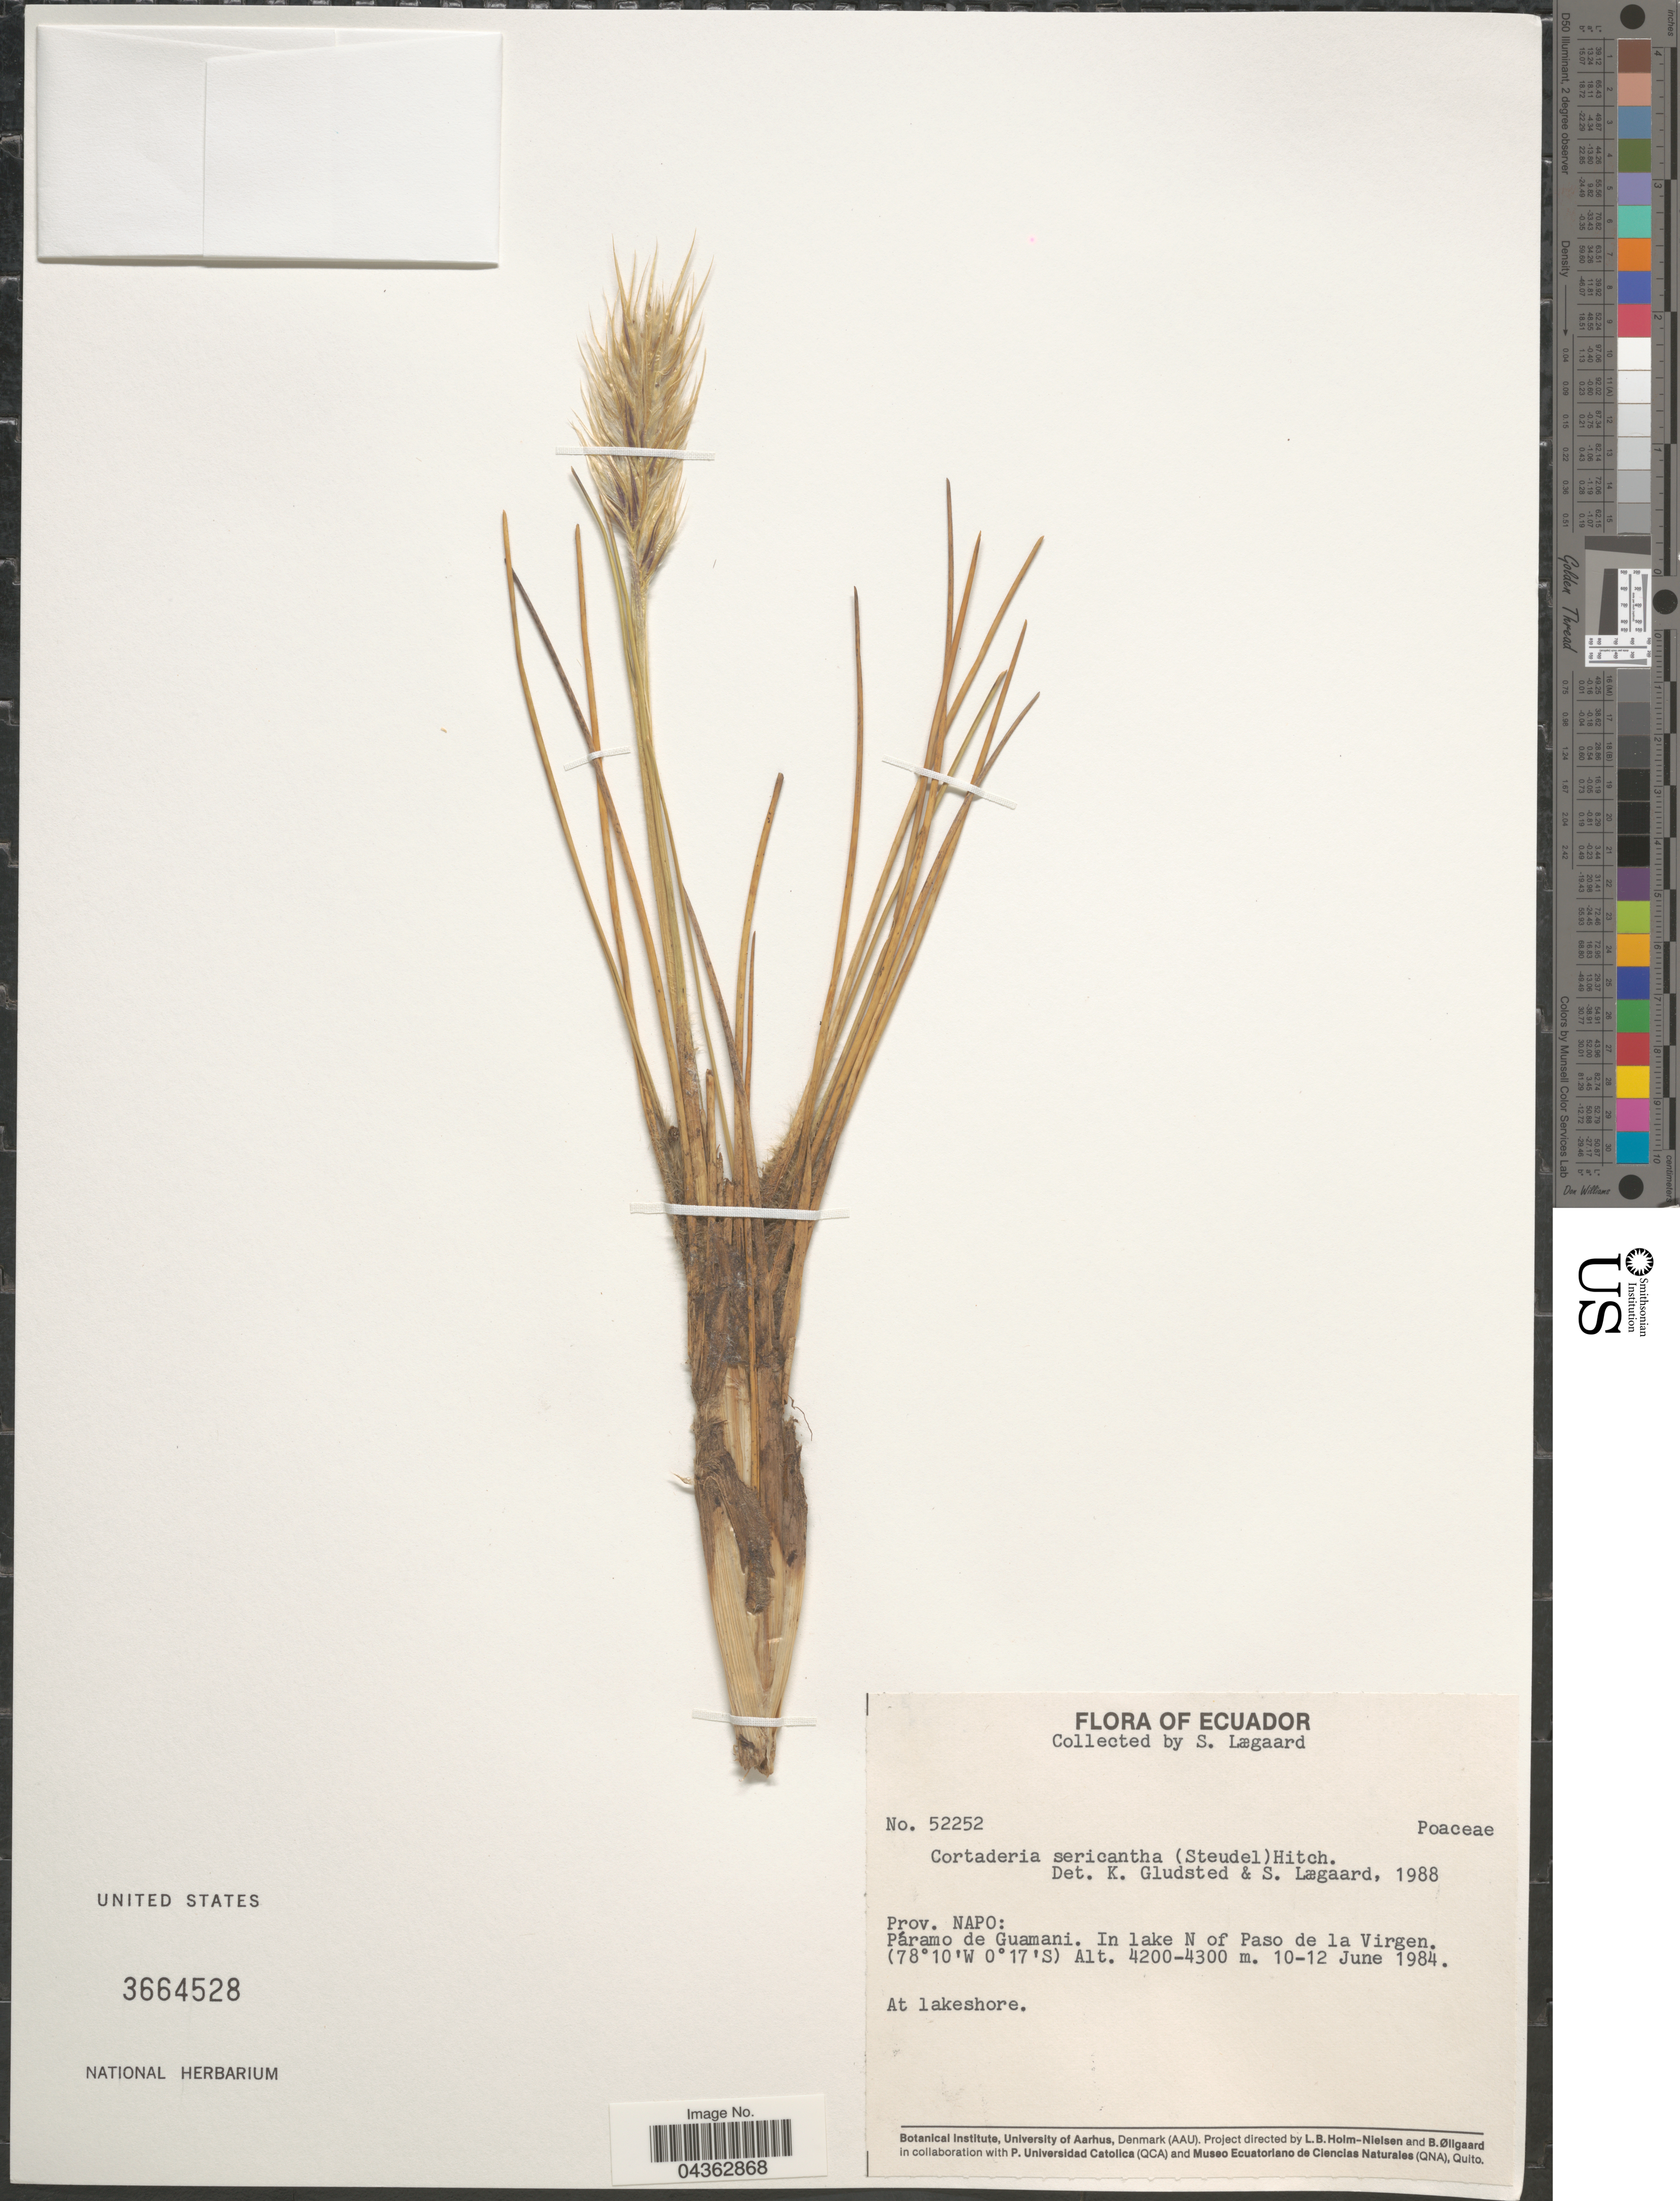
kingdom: Plantae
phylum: Tracheophyta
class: Liliopsida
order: Poales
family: Poaceae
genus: Cortaderia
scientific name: Cortaderia sericantha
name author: (Steud.) Hitchc.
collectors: S. Lægaard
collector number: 52252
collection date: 1984-06-10/1984-06-12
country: Ecuador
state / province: Napo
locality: Páramo de Guamani. In lake N of Paso de la Virgen.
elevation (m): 4200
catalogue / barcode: US 3664528